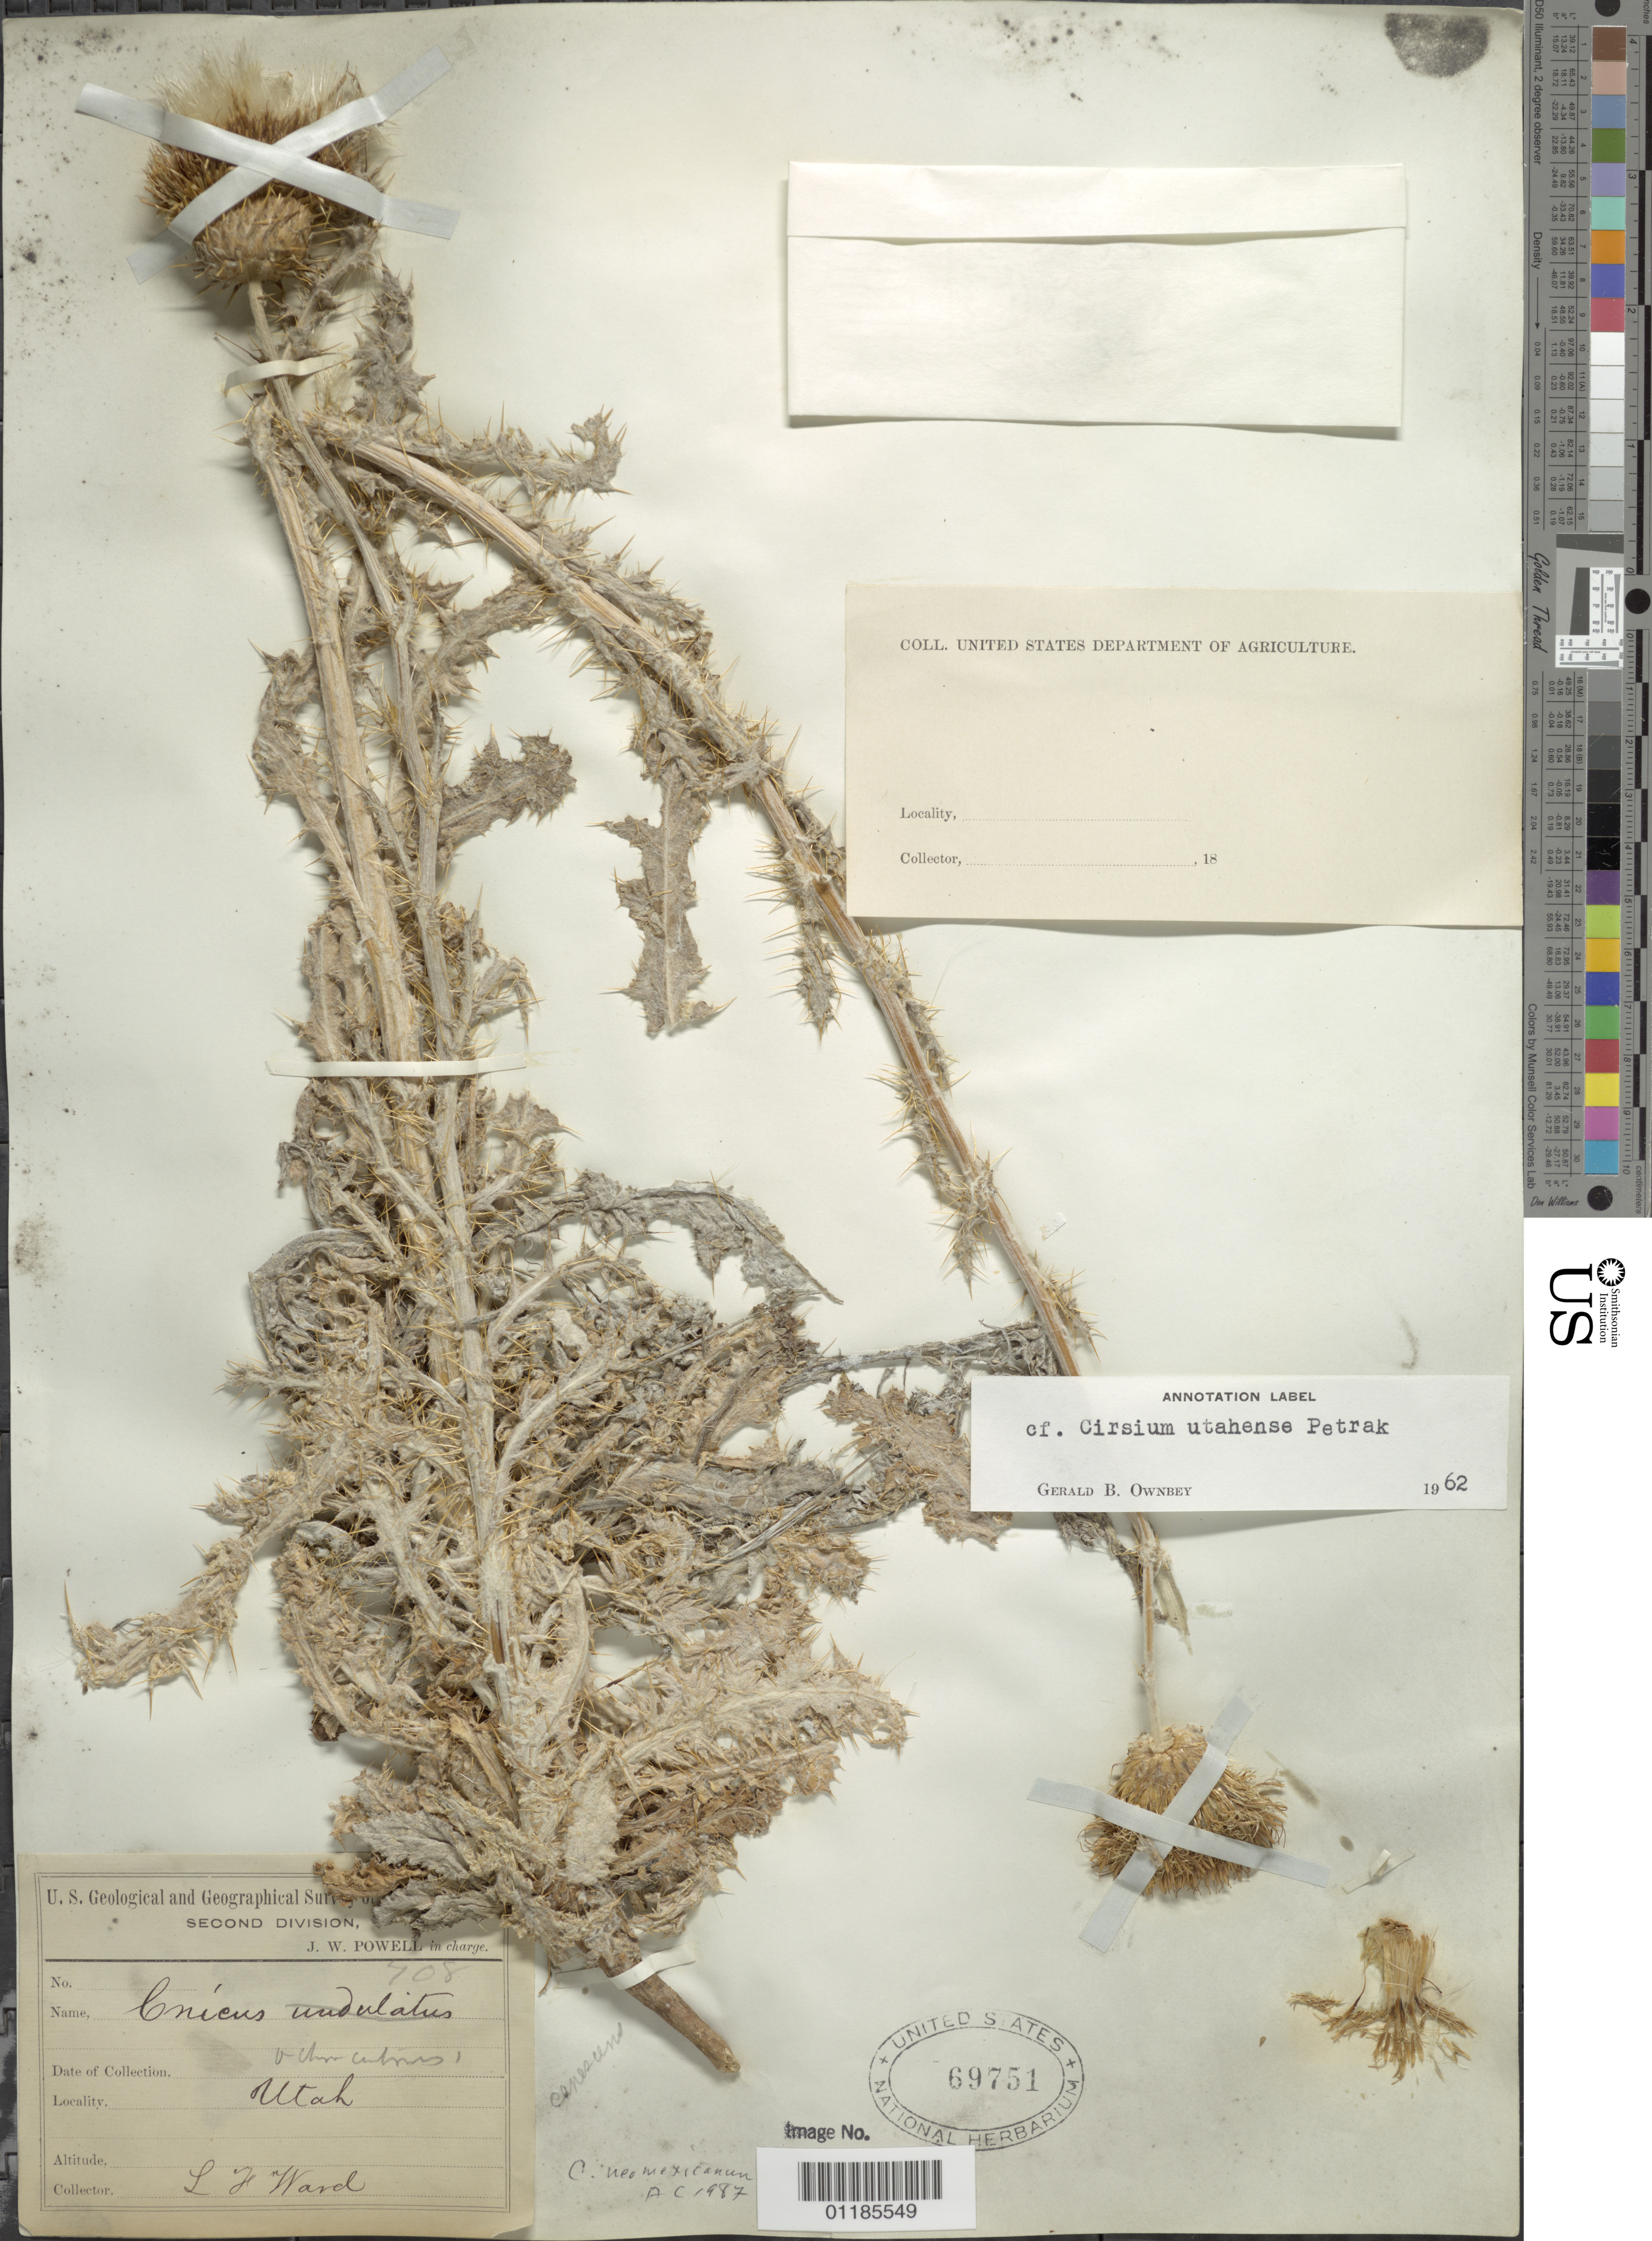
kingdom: Plantae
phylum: Tracheophyta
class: Magnoliopsida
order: Asterales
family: Asteraceae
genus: Cirsium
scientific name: Cirsium neomexicanum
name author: A. Gray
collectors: L. F. Ward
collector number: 708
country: United States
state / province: Utah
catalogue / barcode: US 69751